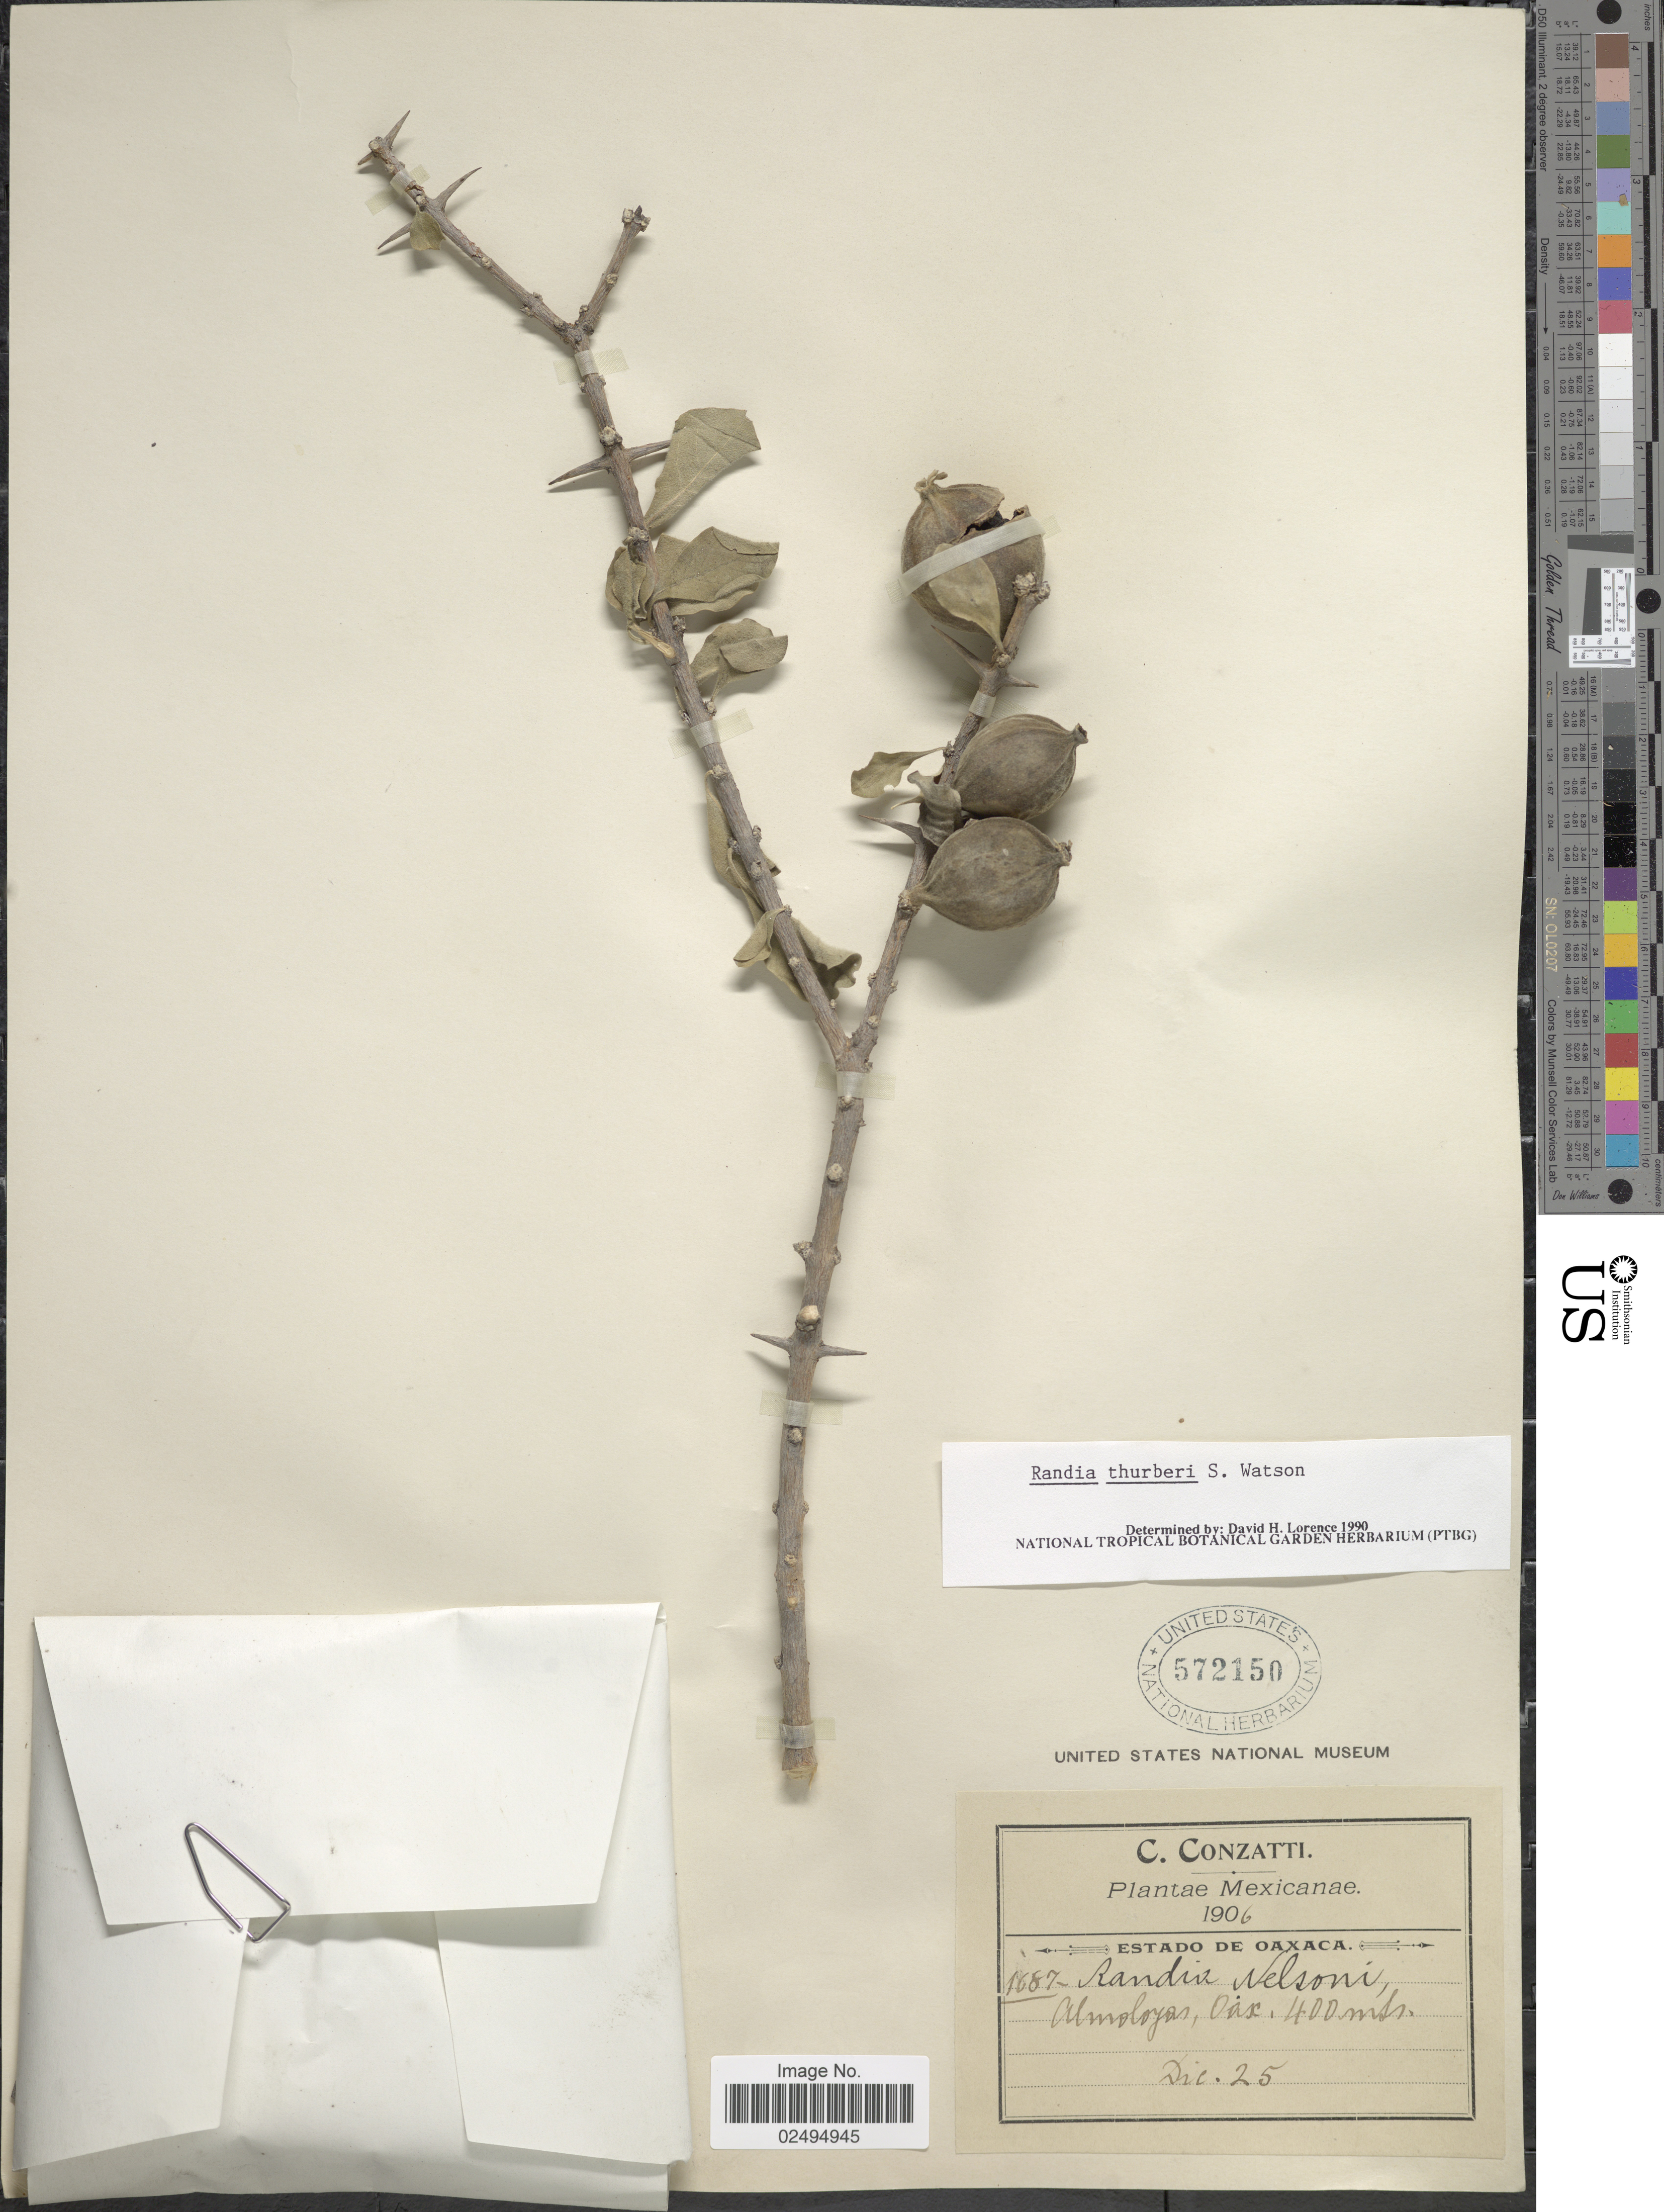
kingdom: Plantae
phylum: Tracheophyta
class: Magnoliopsida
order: Gentianales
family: Rubiaceae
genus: Randia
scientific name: Randia thurberi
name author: S. Watson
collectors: C. Conzatti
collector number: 1887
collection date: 1906-12-25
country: Mexico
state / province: Oaxaca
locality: Almoloyas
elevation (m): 400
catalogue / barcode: US 572150